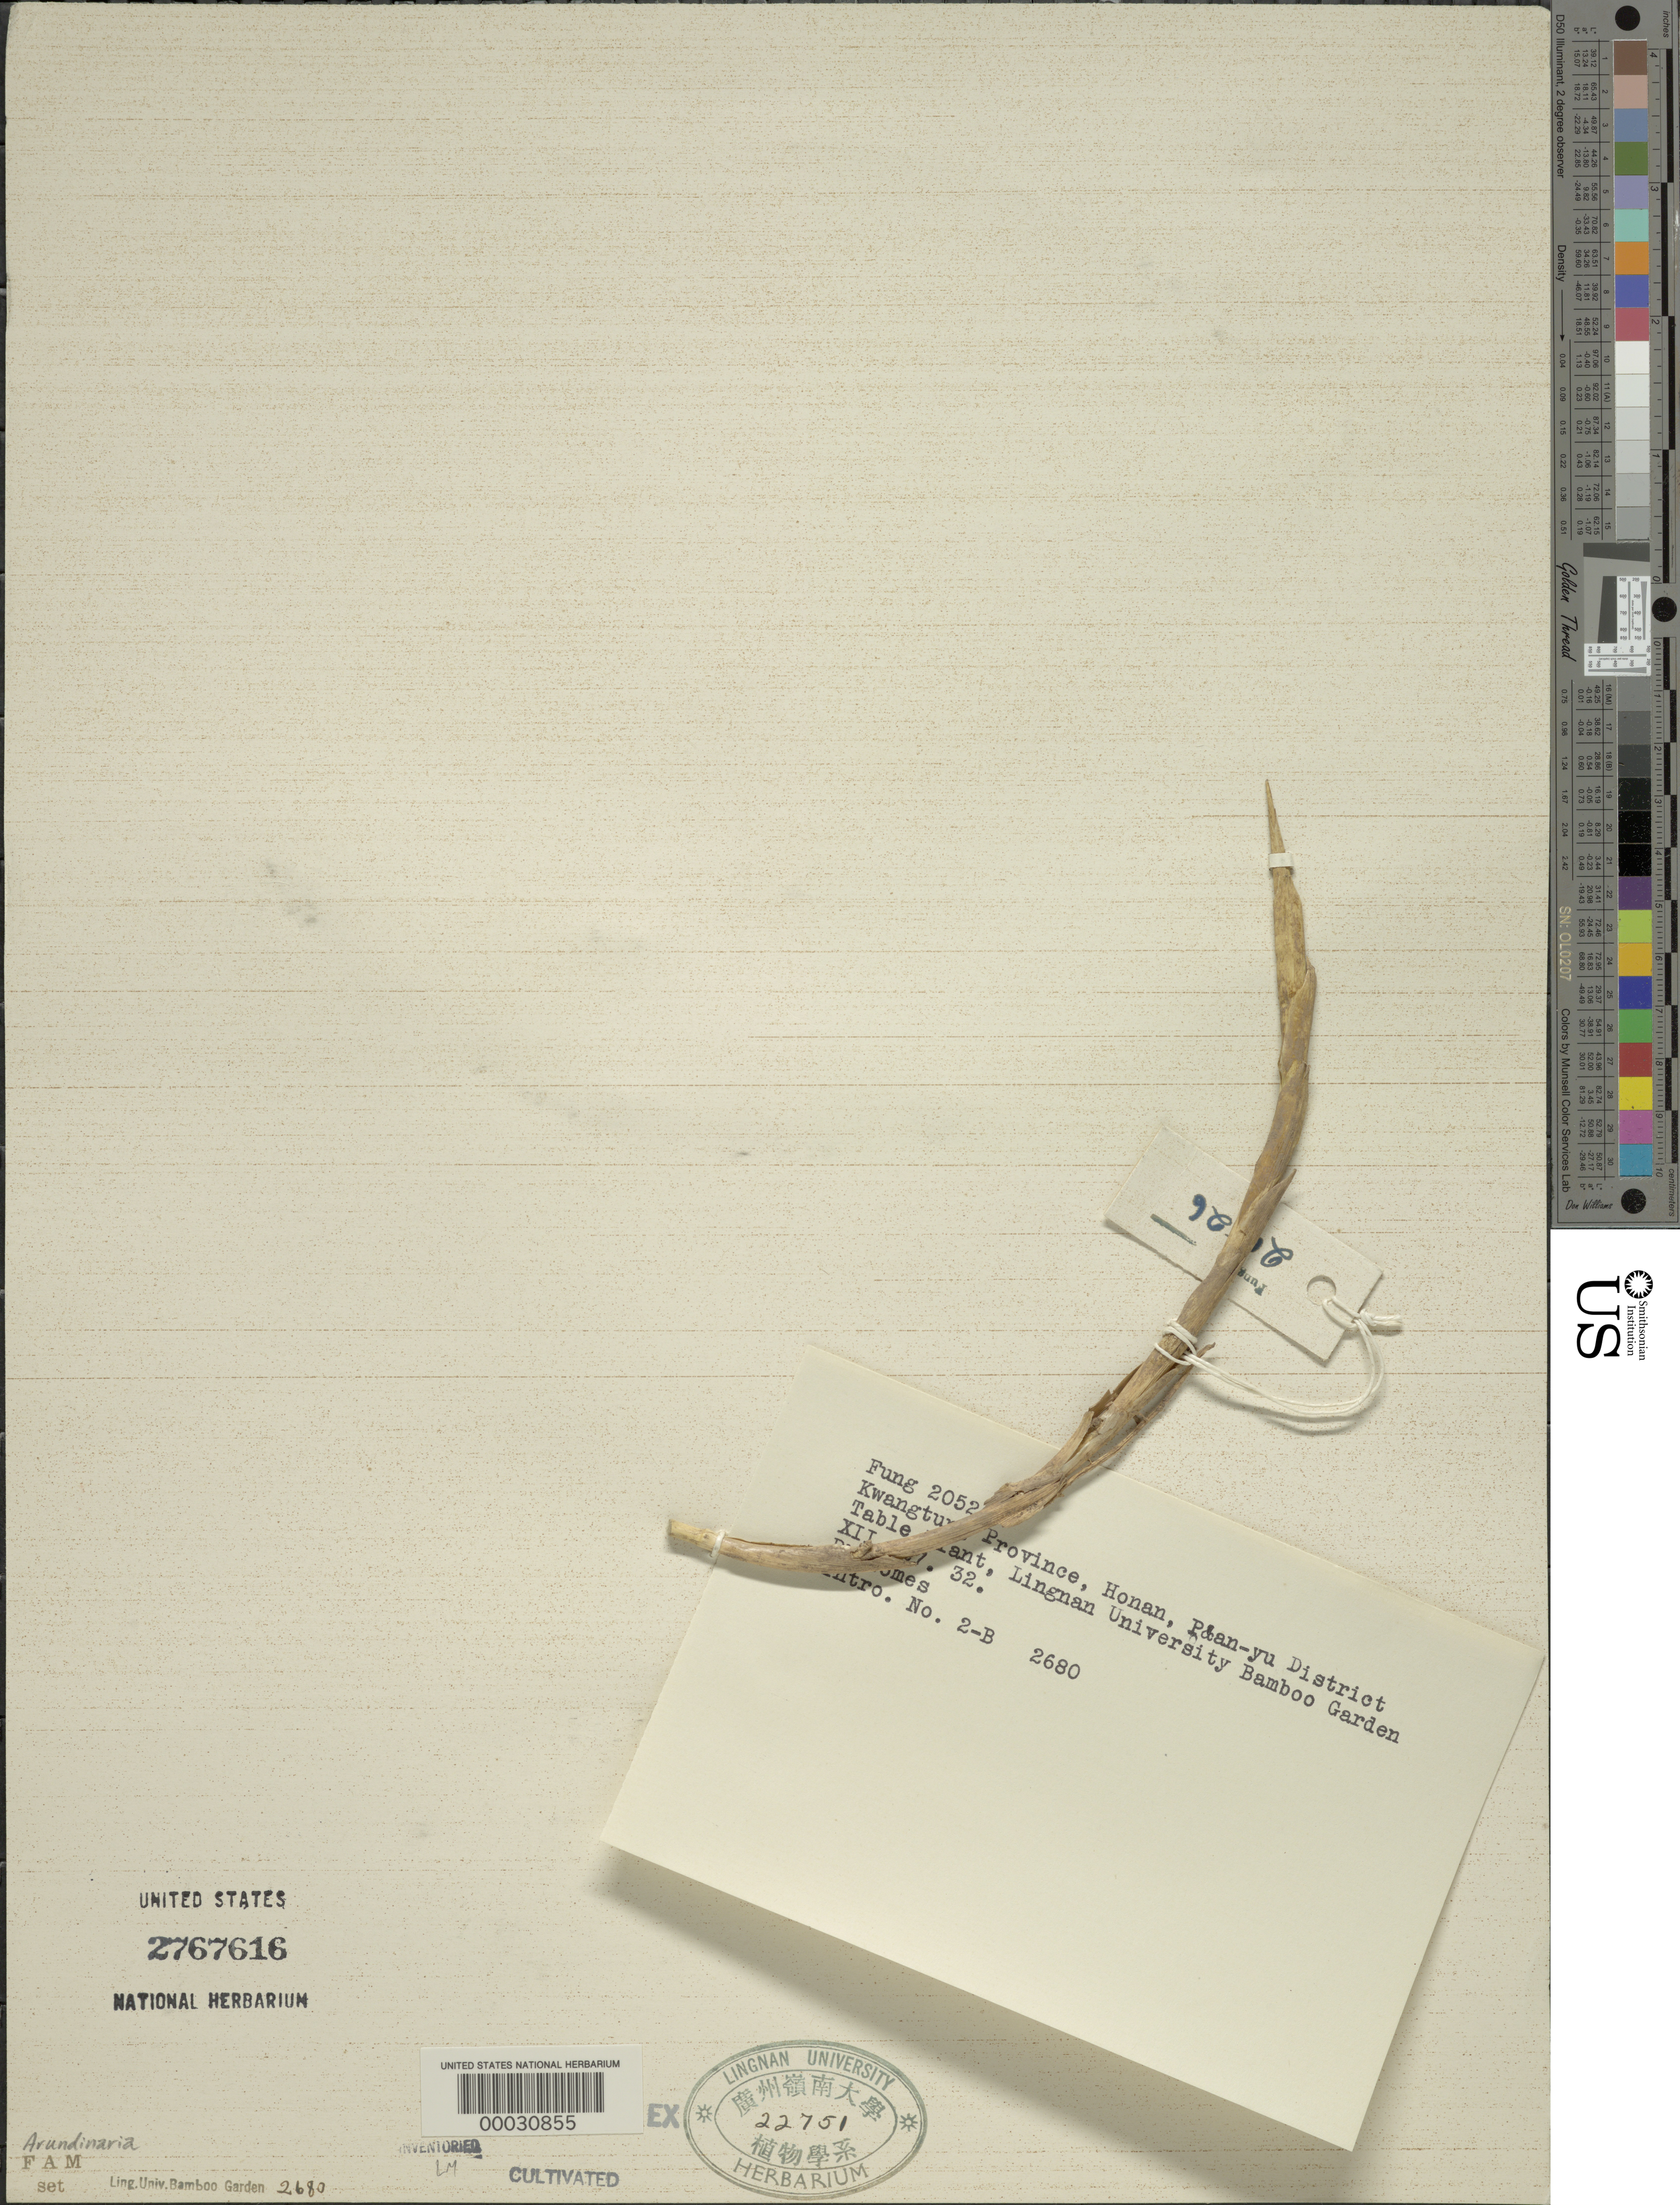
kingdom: Plantae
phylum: Tracheophyta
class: Liliopsida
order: Poales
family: Poaceae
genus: Arundinaria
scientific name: Arundinaria sp.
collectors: H. L. Fung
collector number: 20526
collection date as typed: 27 Dec 1932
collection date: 1932-12-27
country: China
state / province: Guangdong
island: Honam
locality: Lingnan university bamboo garden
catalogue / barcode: US 2767616